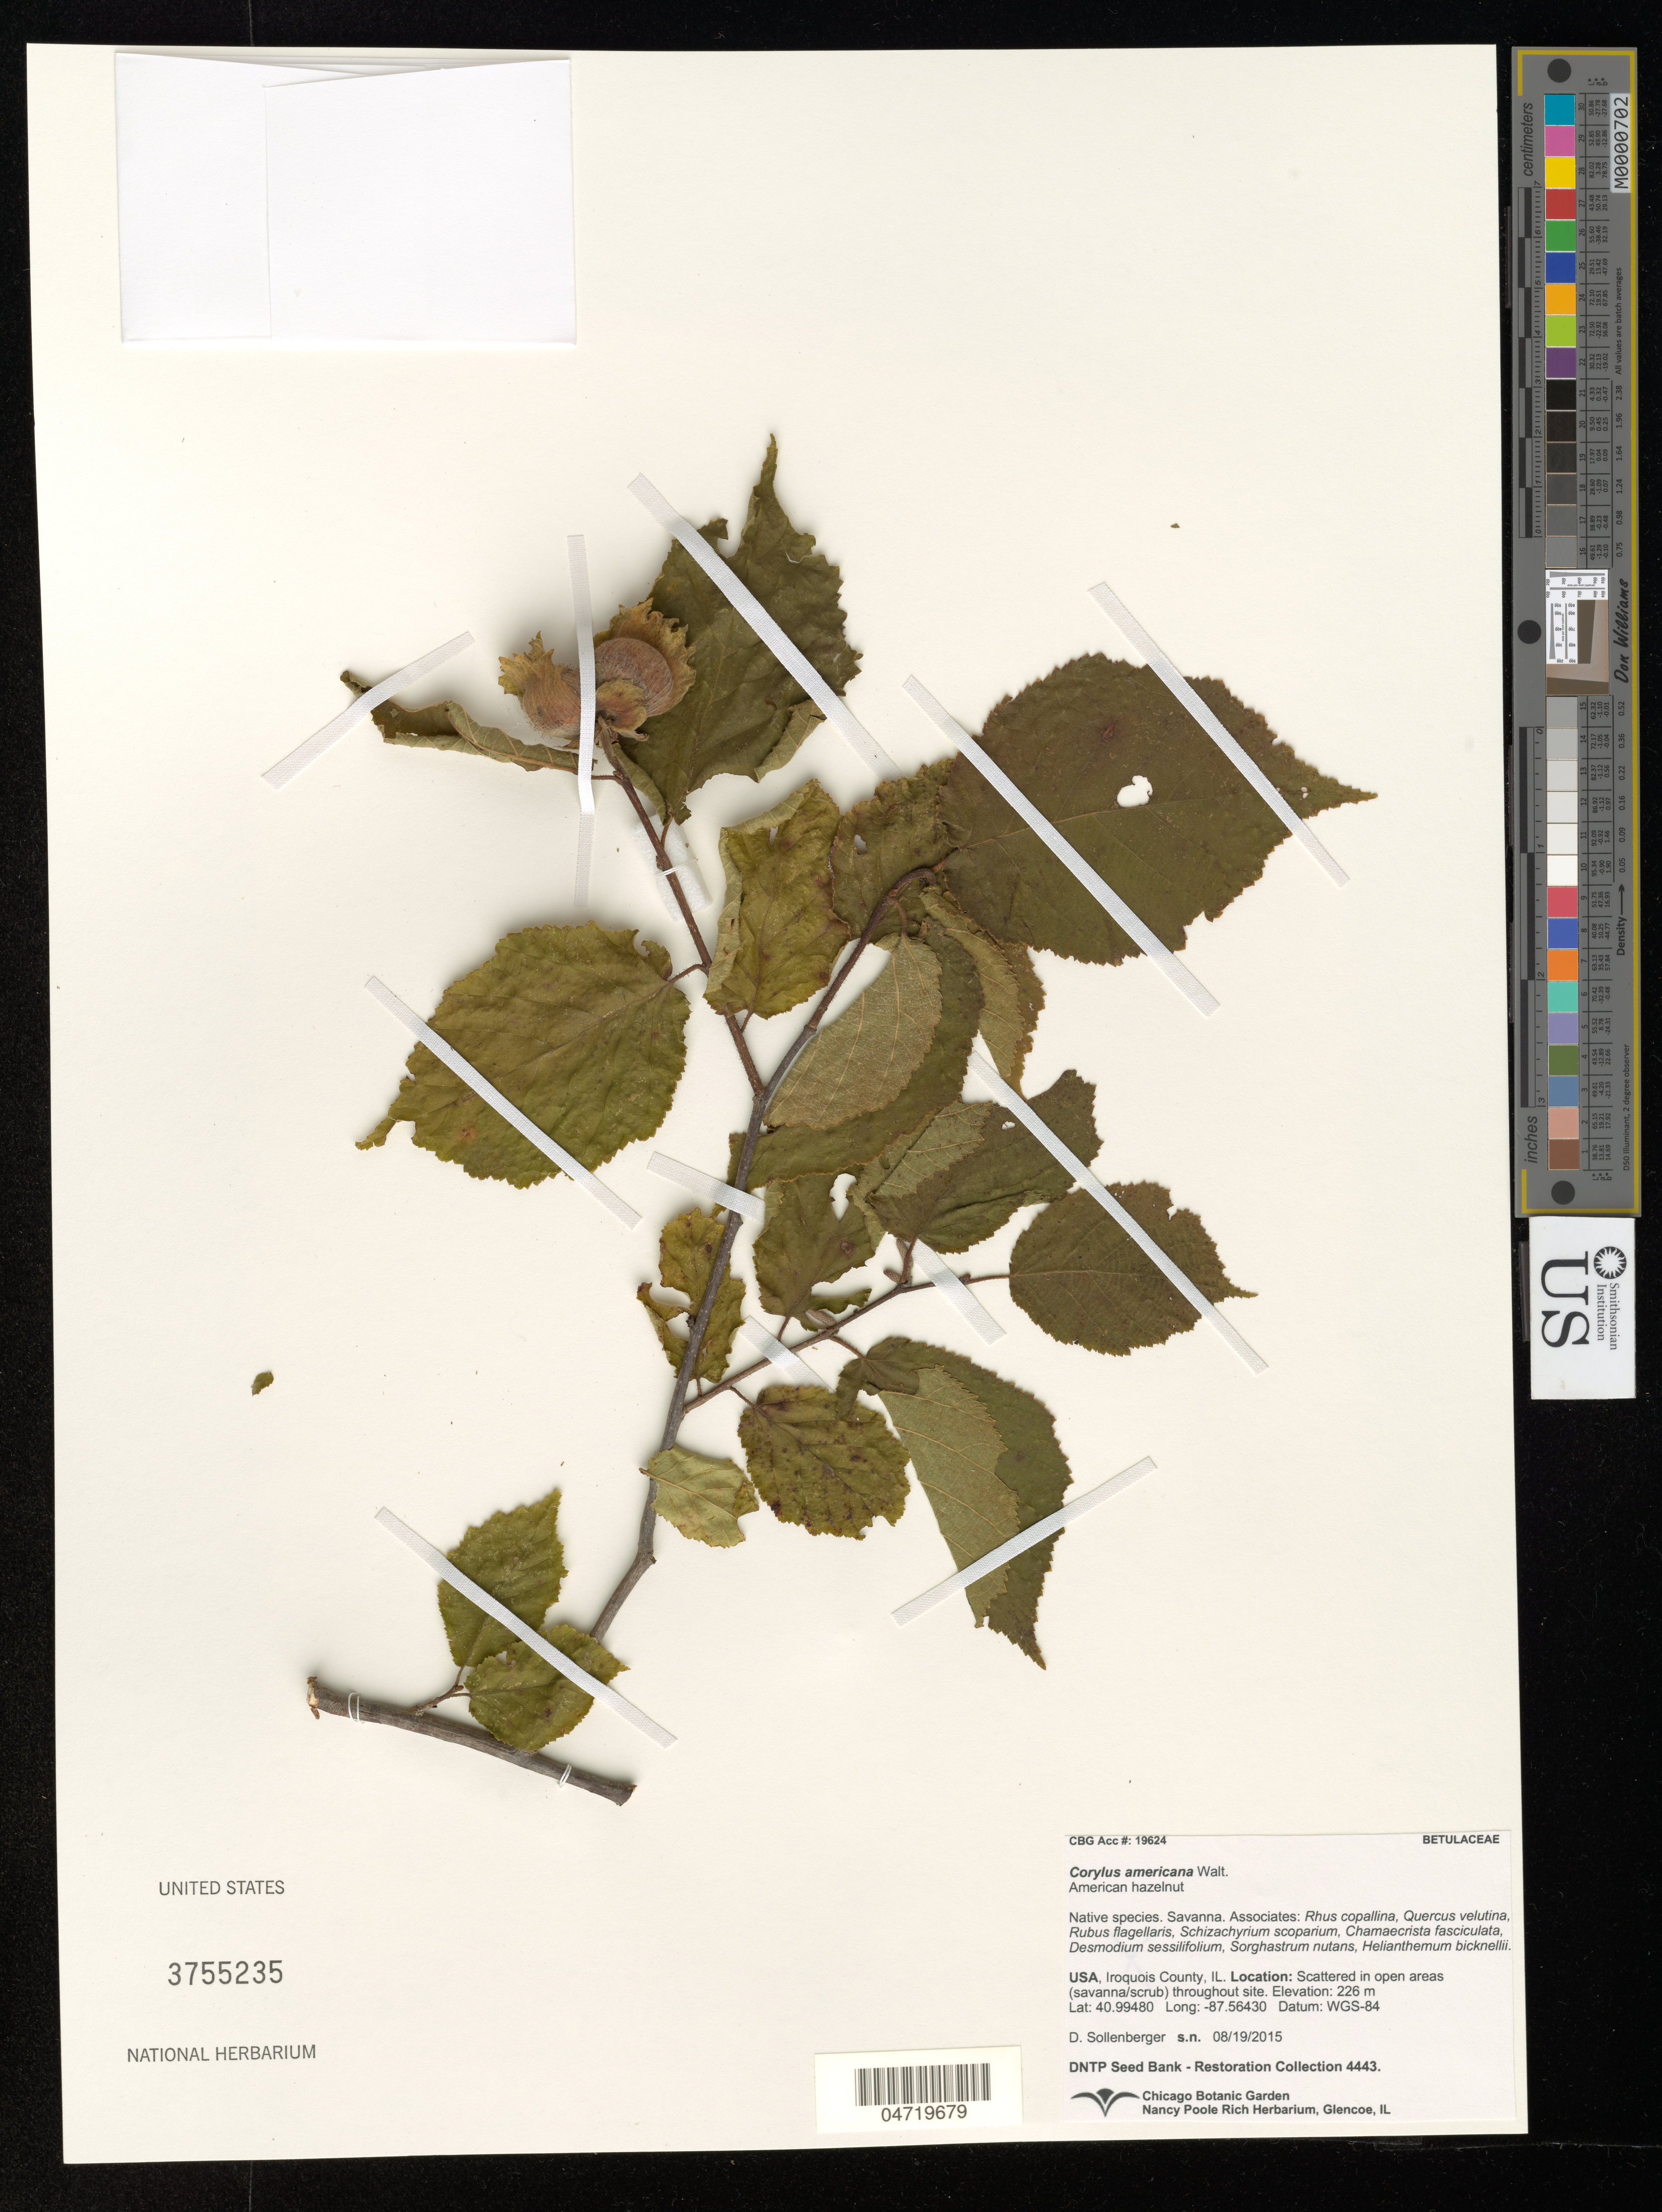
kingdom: Plantae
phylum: Tracheophyta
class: Magnoliopsida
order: Fagales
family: Betulaceae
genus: Corylus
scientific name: Corylus americana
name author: Walter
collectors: D. Sollenberger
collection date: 2015-08-19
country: United States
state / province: Illinois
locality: Iroquois County, IL. Scattered in open areas (savanna/scrub) throughout site.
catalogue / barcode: US 3755235